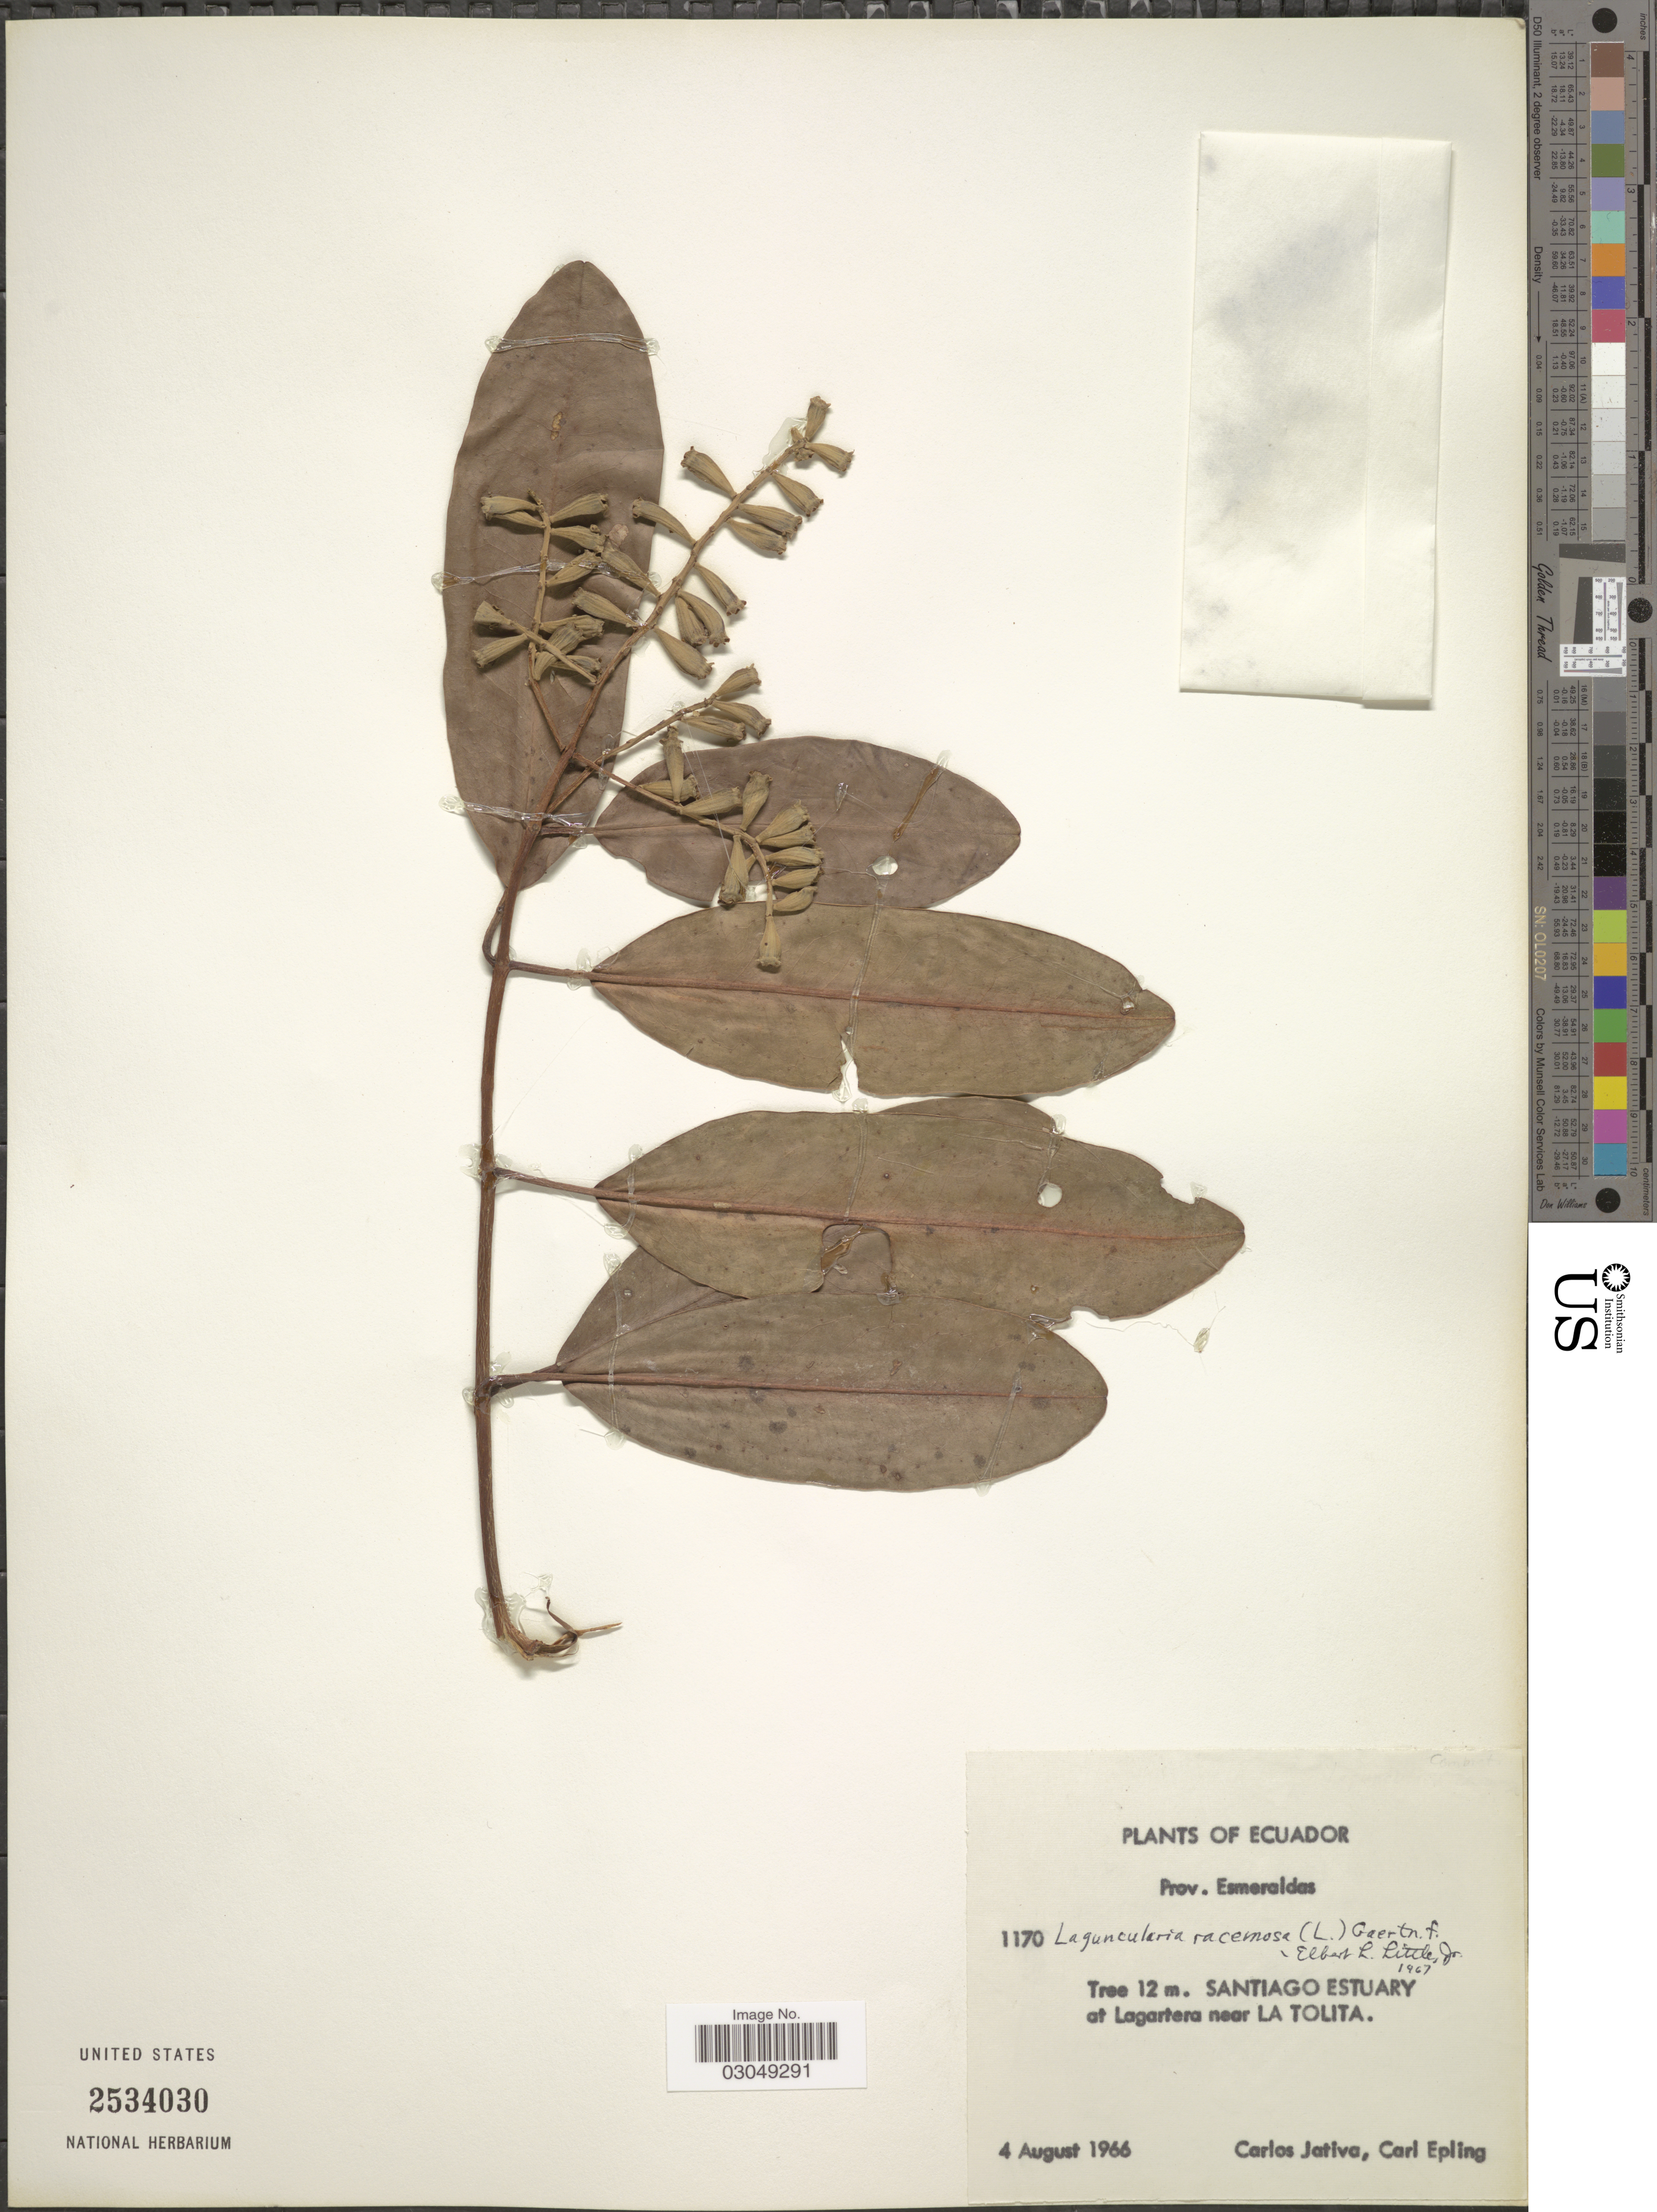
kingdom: Plantae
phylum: Tracheophyta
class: Magnoliopsida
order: Myrtales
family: Combretaceae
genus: Laguncularia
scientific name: Laguncularia racemosa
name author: (L.) C.F. Gaertn.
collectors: C. D. Játiva & C. C. Epling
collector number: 1170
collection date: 1966-08-04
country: Ecuador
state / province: Esmeraldas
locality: Santiago Estuary at Lagartera near La Tolita.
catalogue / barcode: US 2534030